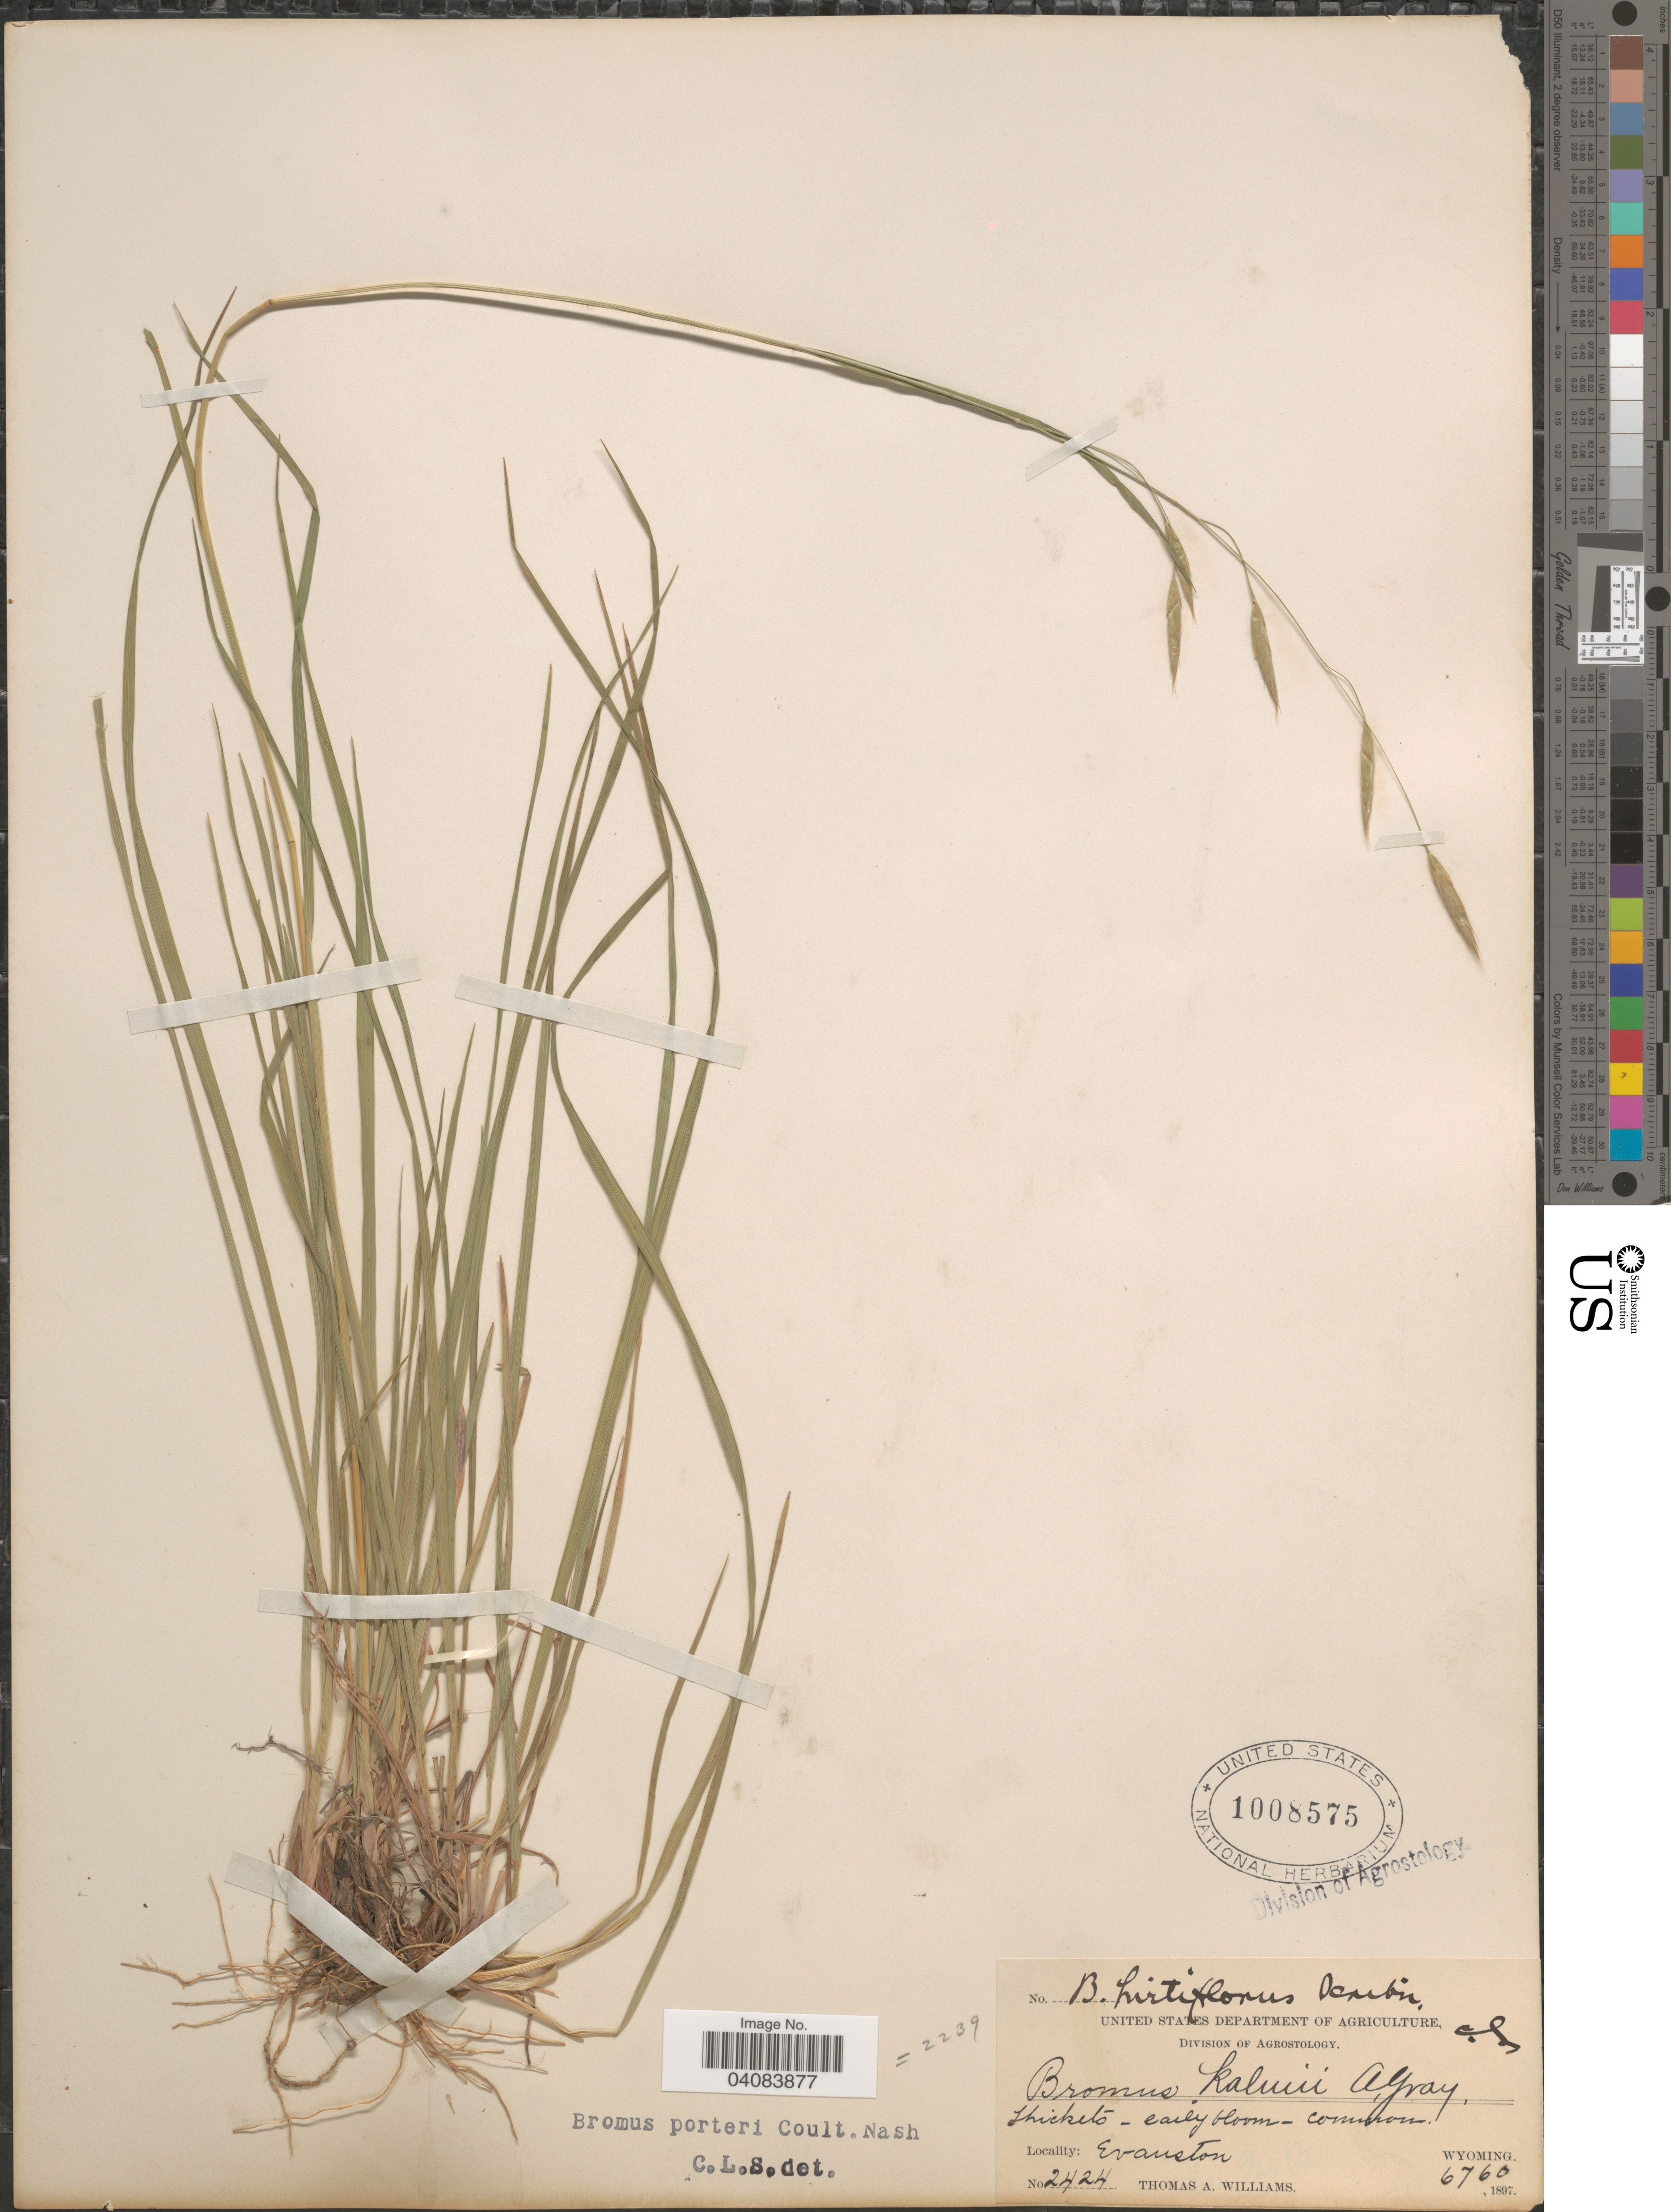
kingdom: Plantae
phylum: Tracheophyta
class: Liliopsida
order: Poales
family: Poaceae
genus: Bromus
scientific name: Bromus porteri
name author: (J.M. Coult.) Nash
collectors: T. A. Williams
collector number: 2424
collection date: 1897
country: United States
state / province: Wyoming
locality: Evanston.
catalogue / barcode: US 1008575